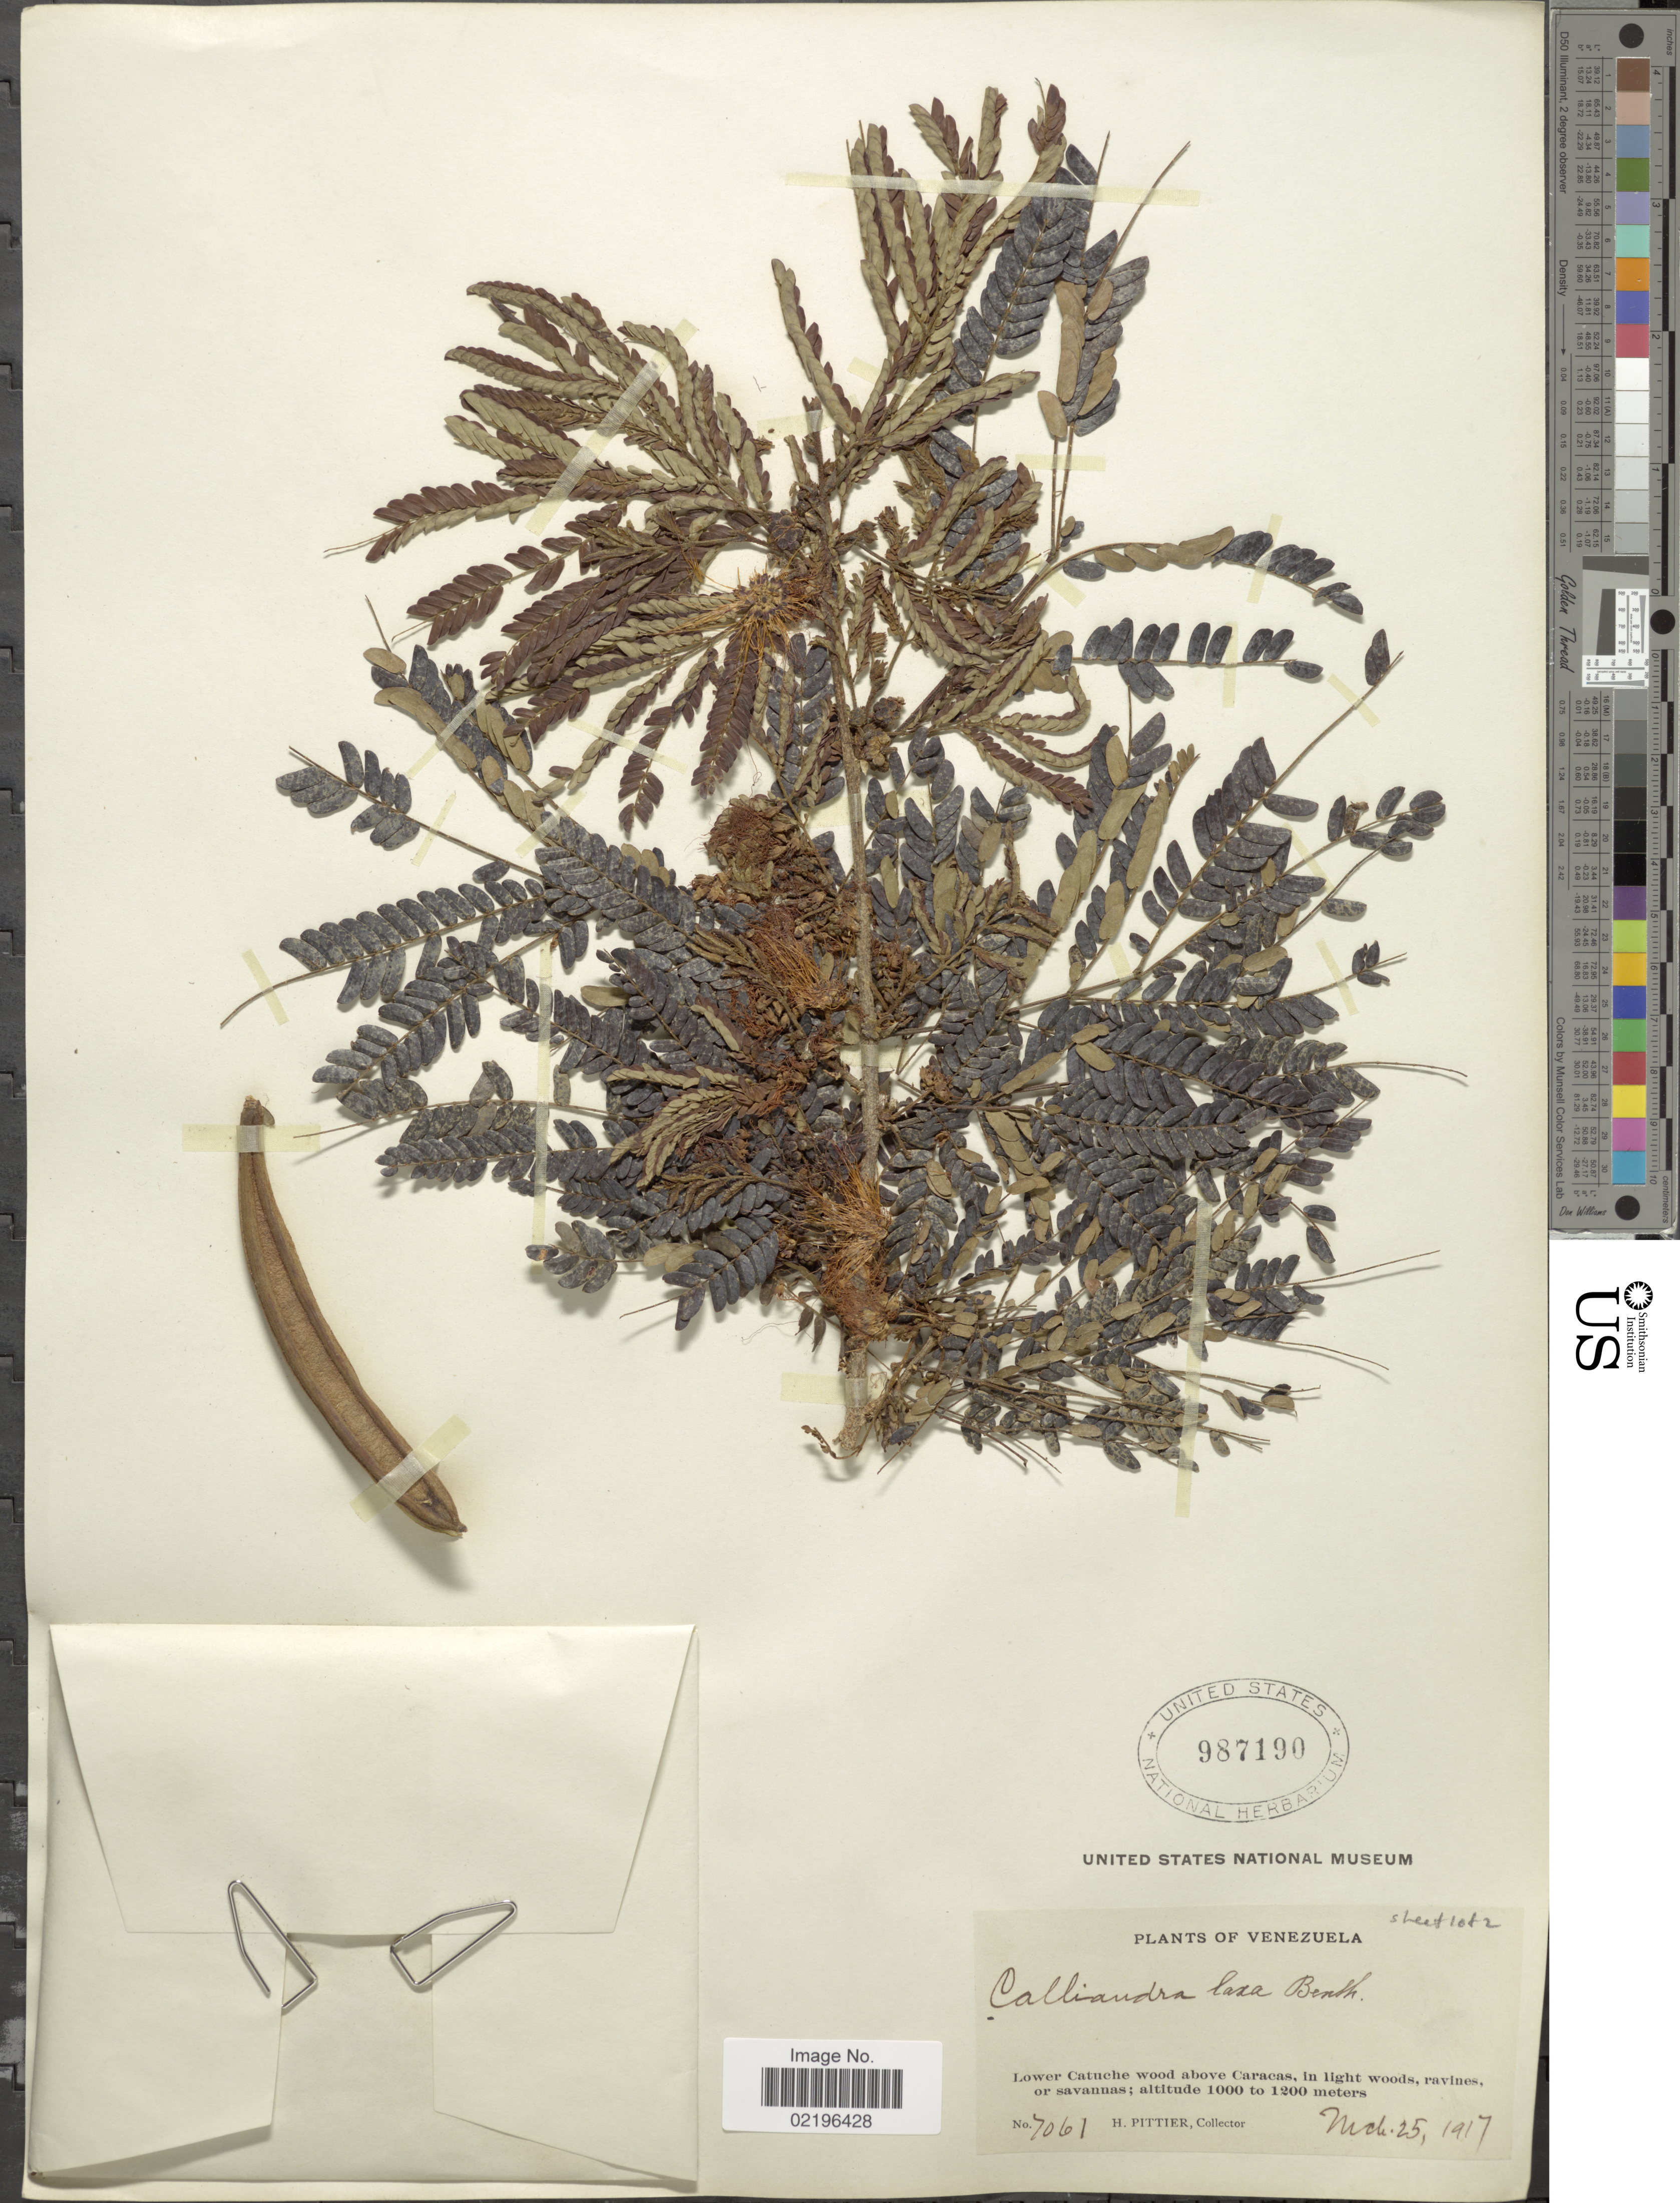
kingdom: Plantae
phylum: Tracheophyta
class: Magnoliopsida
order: Fabales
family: Fabaceae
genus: Calliandra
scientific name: Calliandra laxa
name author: (Willd.) Benth.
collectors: H. F. Pittier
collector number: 7061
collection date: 1917-03-25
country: Venezuela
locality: Lower Catuche wood above Caracas, in light woods, ravines, or savannas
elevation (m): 1000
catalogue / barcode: US 987190